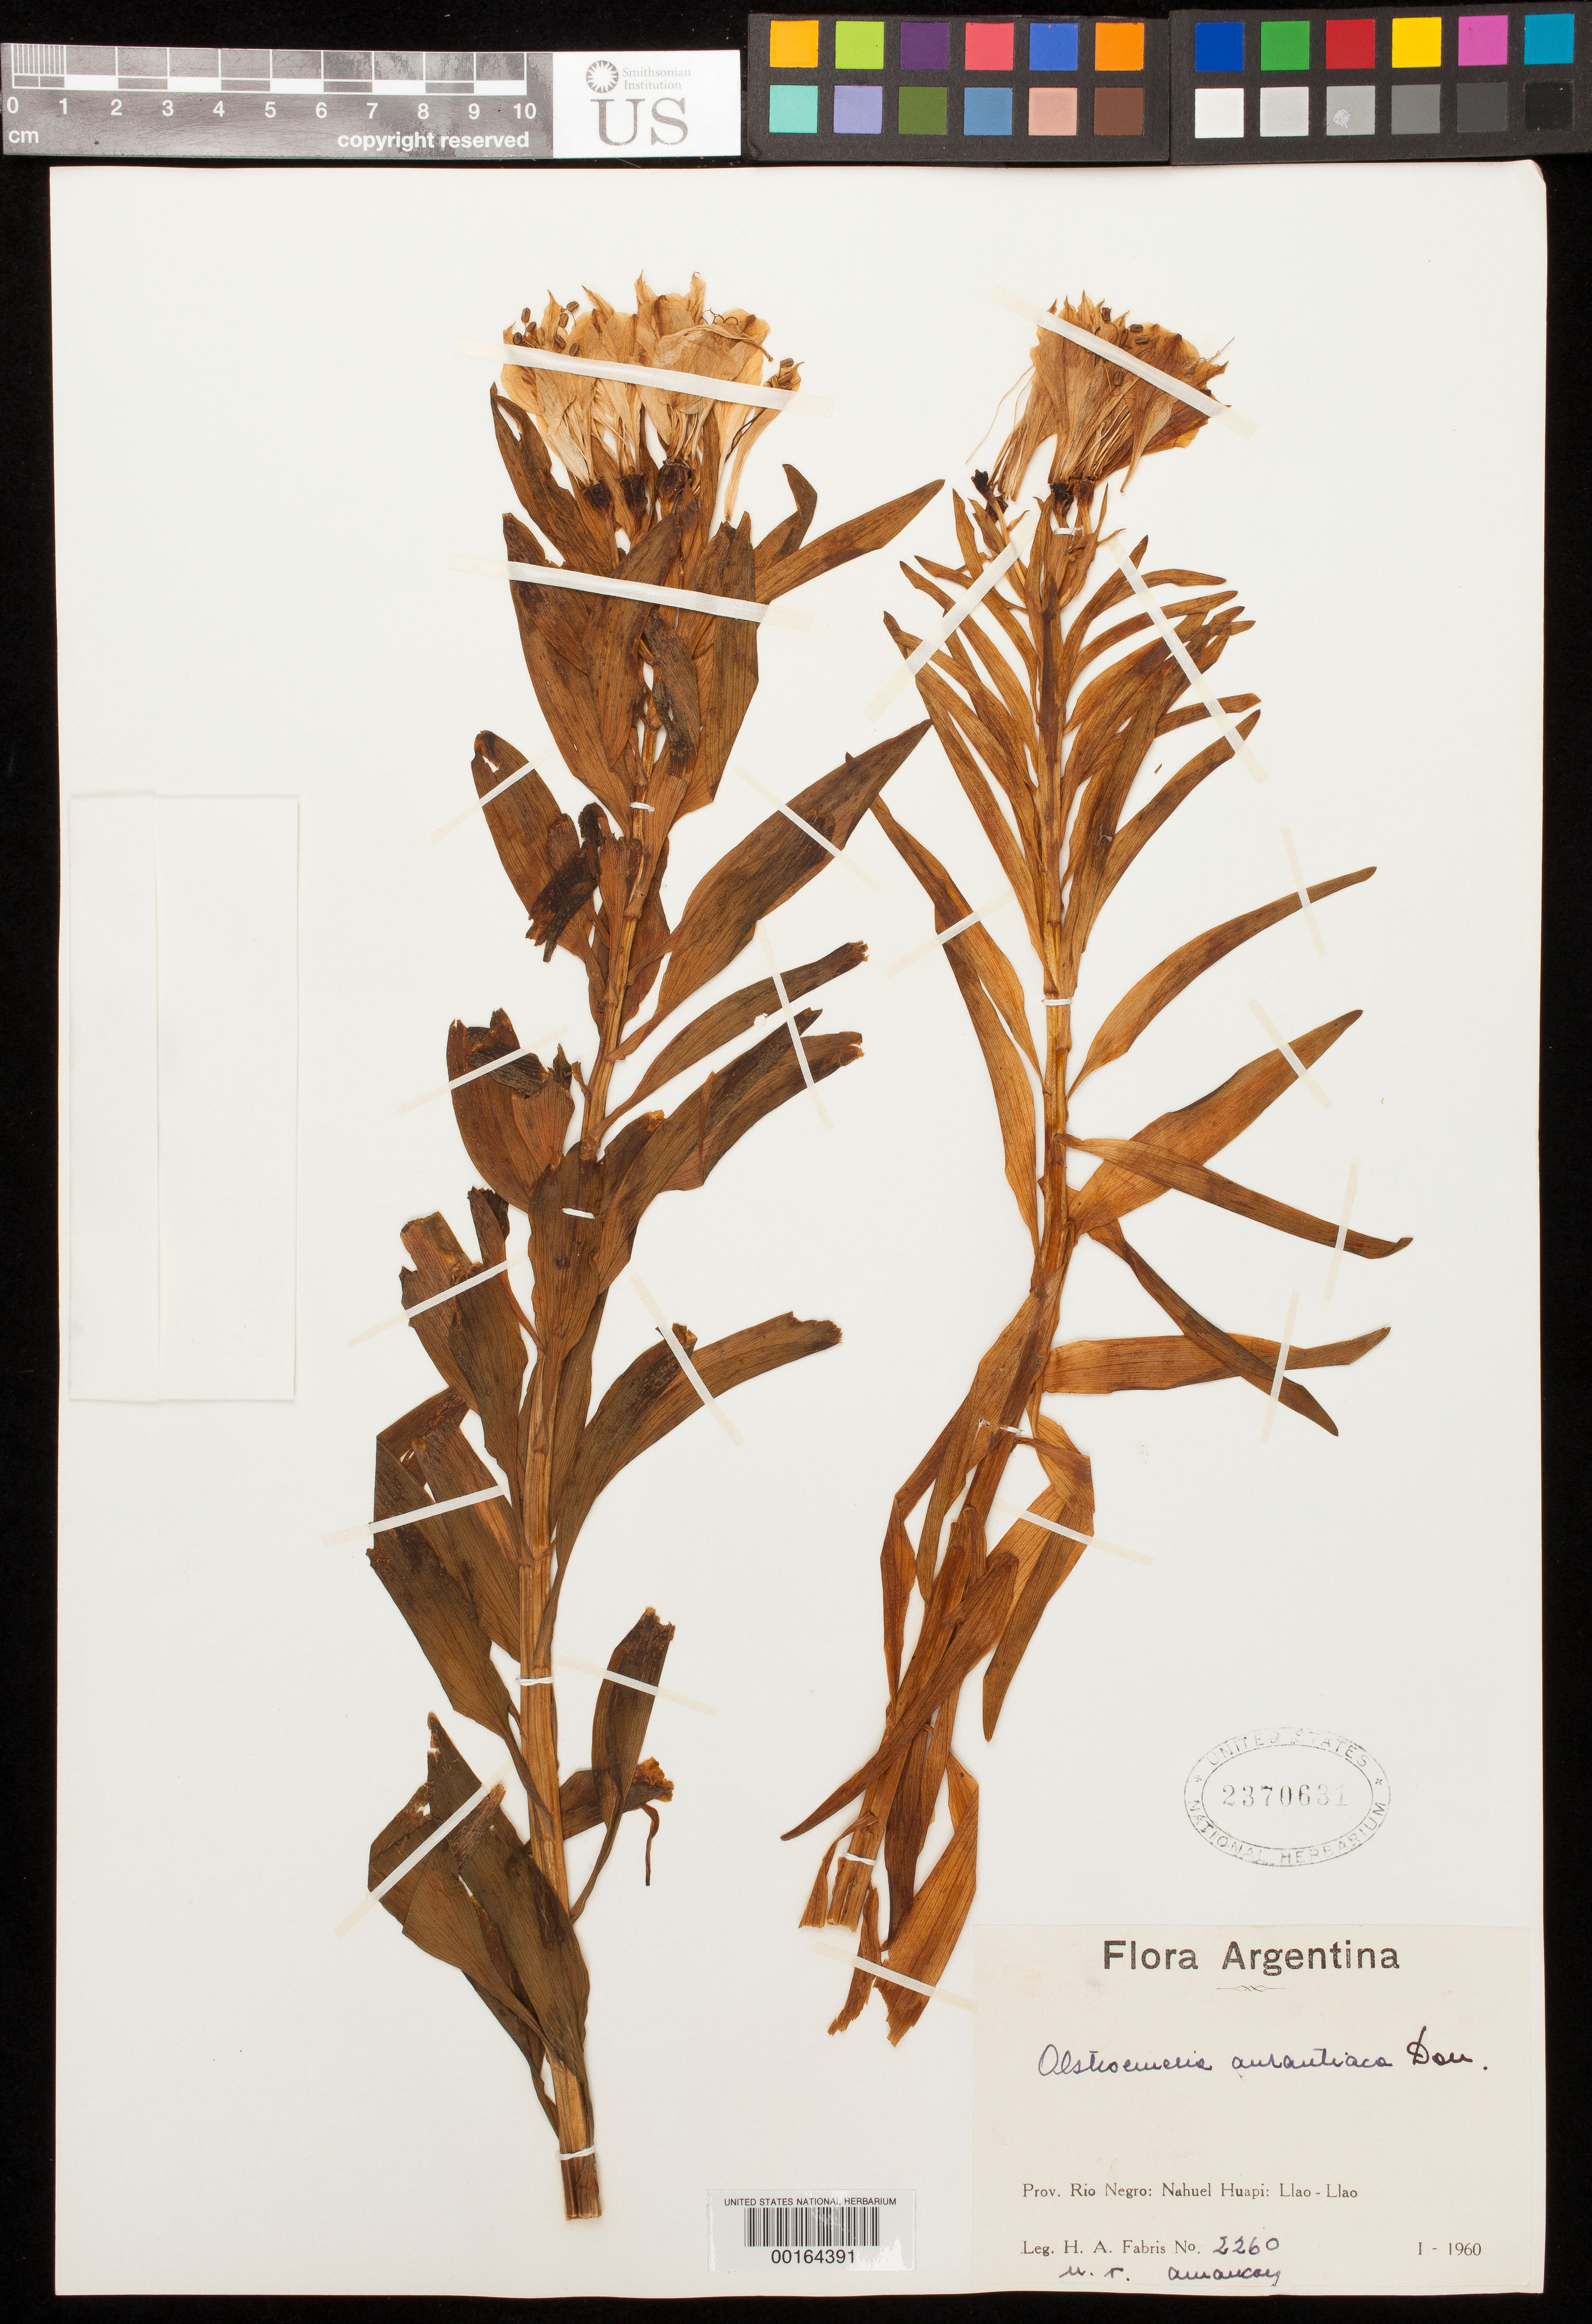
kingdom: Plantae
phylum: Tracheophyta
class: Liliopsida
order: Liliales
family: Alstroemeriaceae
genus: Alstroemeria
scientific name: Alstroemeria aurantiaca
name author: D. Don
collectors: H. A. Fabris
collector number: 2260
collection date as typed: Jan 1960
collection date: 1960-01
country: Argentina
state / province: Río Negro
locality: Nahuel Huapi; llao-llao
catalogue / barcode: US 2370631